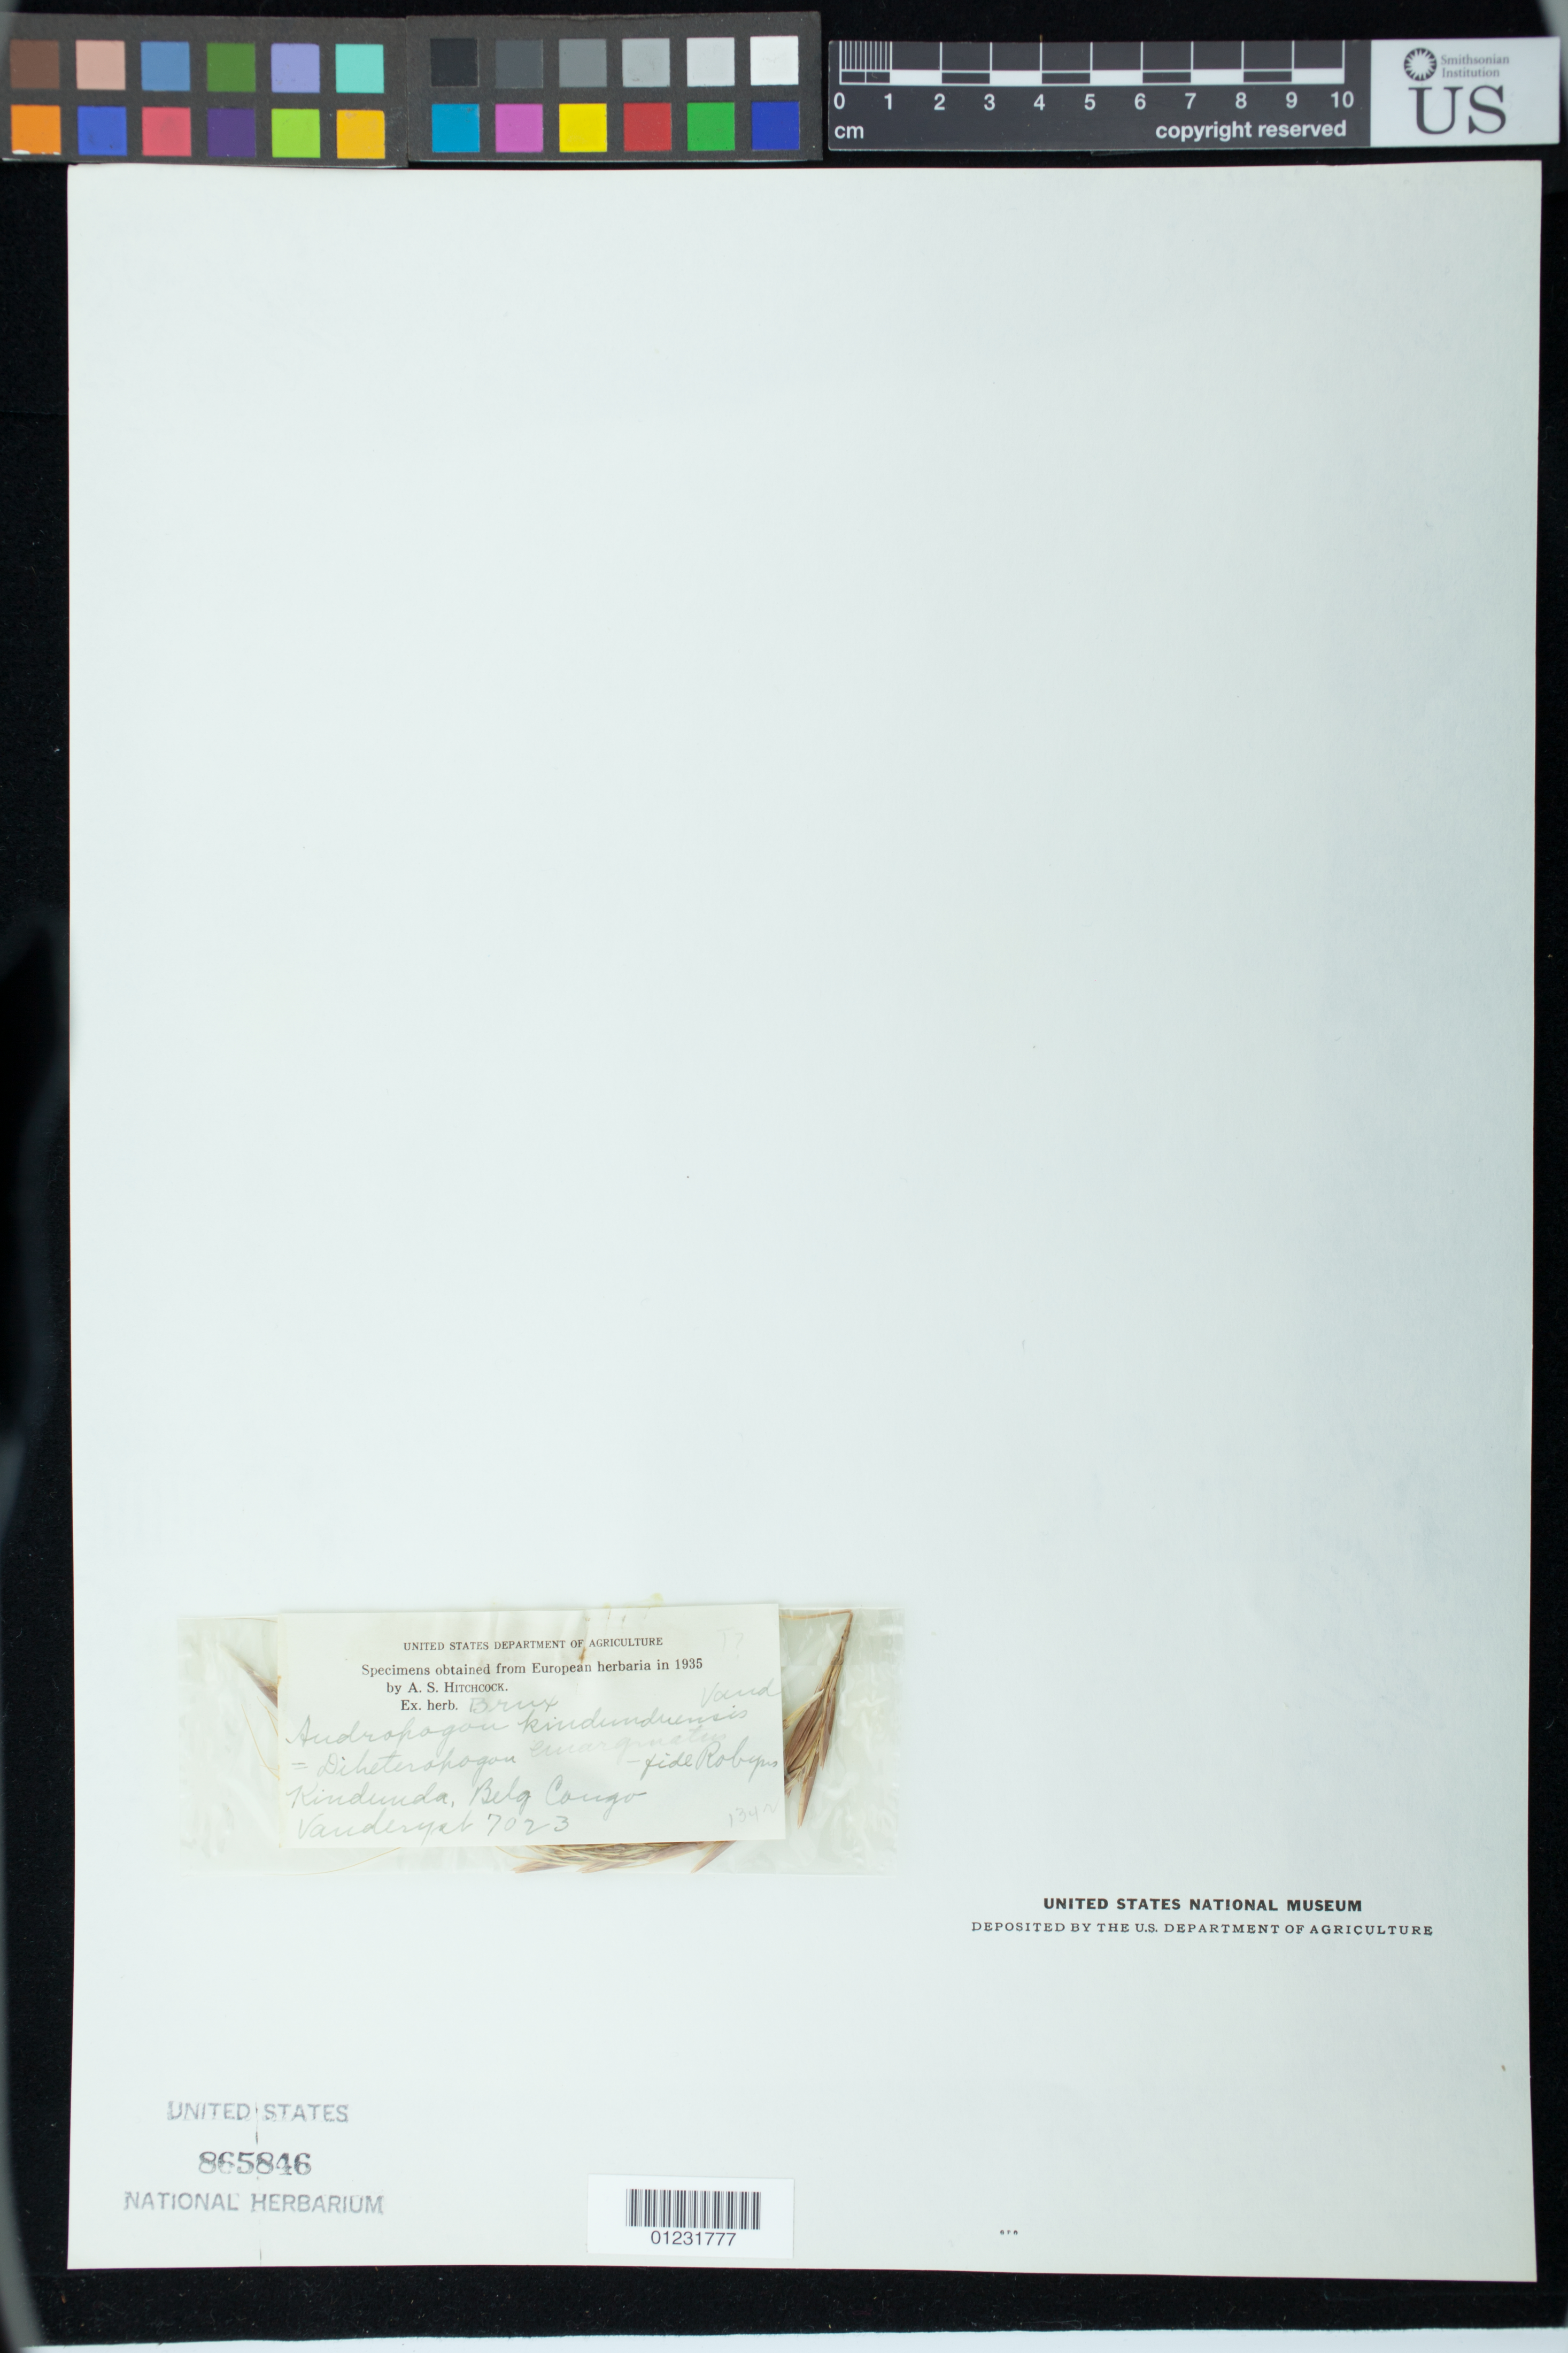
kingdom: Plantae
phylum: Tracheophyta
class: Liliopsida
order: Poales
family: Poaceae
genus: Andropogon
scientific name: Andropogon kindunduensis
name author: Vanderyst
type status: Isotype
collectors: H. J. R. Vanderyst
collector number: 7023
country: Congo, Democratic Republic of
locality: Kindunda, Belg. Congo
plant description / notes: Fragmentary material of type specimen ex herb. Bruxelles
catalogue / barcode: US 865846